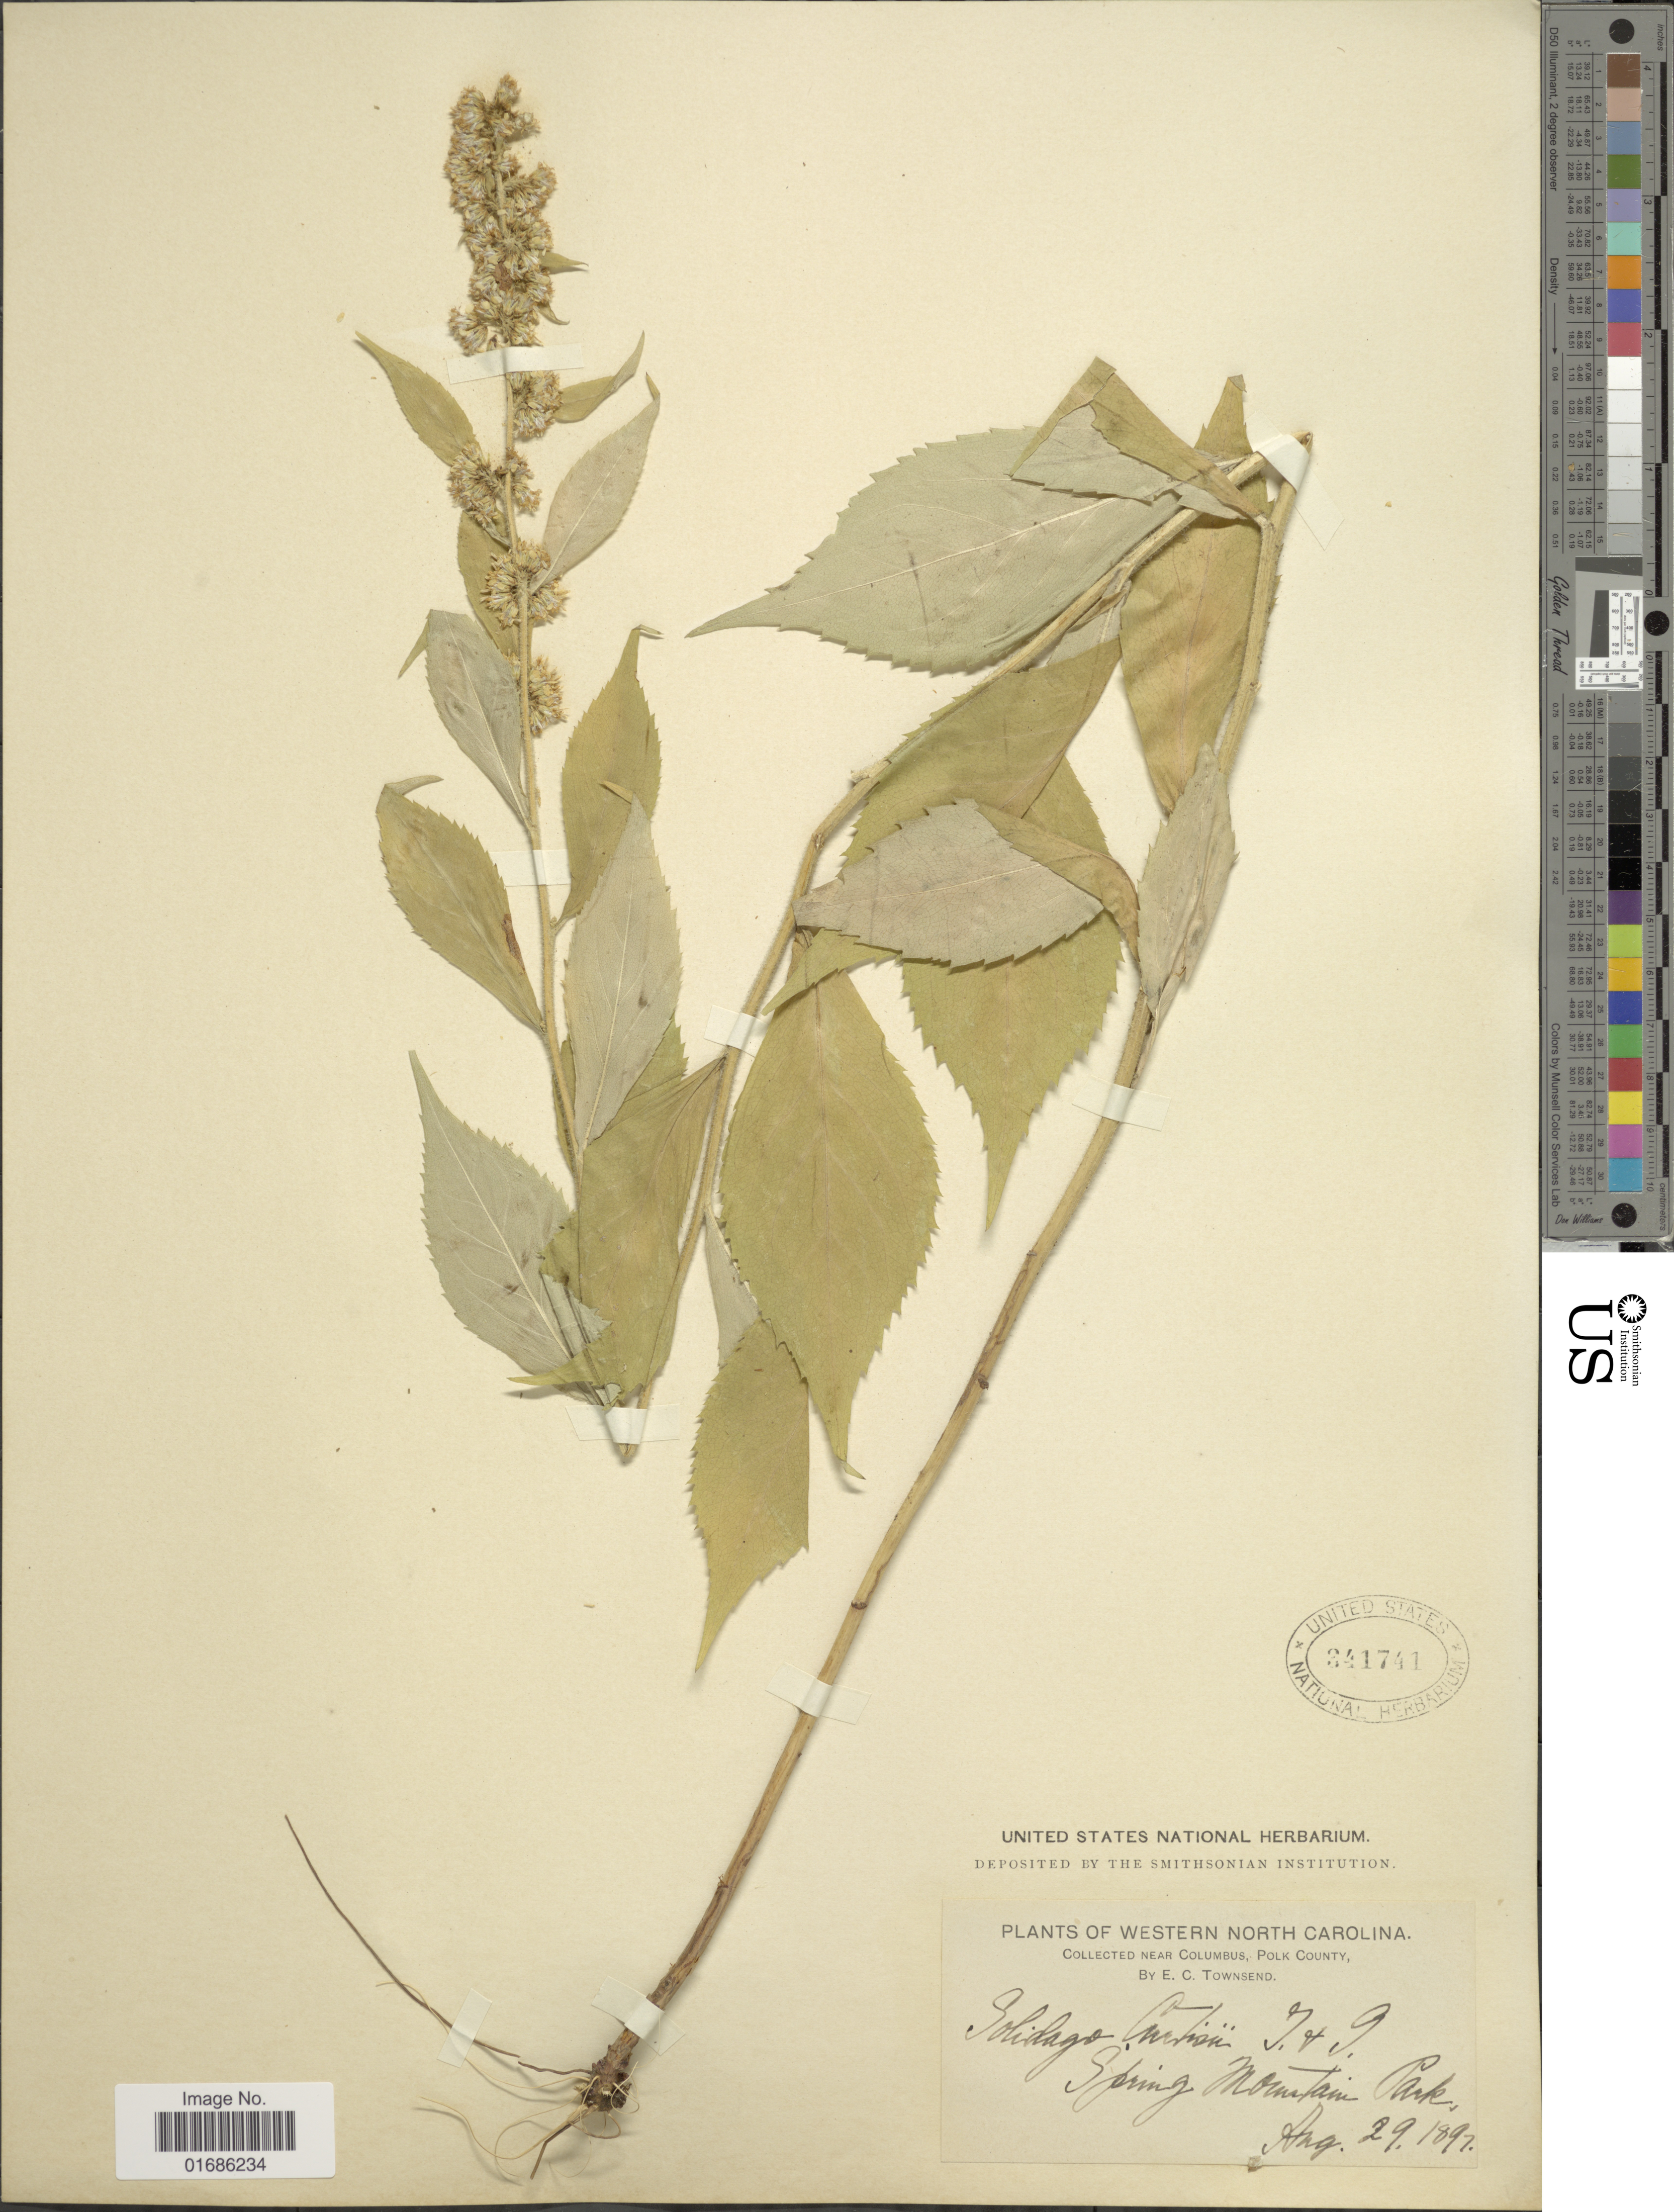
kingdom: Plantae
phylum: Tracheophyta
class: Magnoliopsida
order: Asterales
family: Asteraceae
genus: Solidago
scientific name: Solidago curtisii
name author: Torr. & A. Gray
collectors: E. C. Townsend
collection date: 1897-08-29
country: United States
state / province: North Carolina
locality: Western North Carolina, near Colombus, Polk County, Spring Mountain Park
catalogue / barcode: US 341741